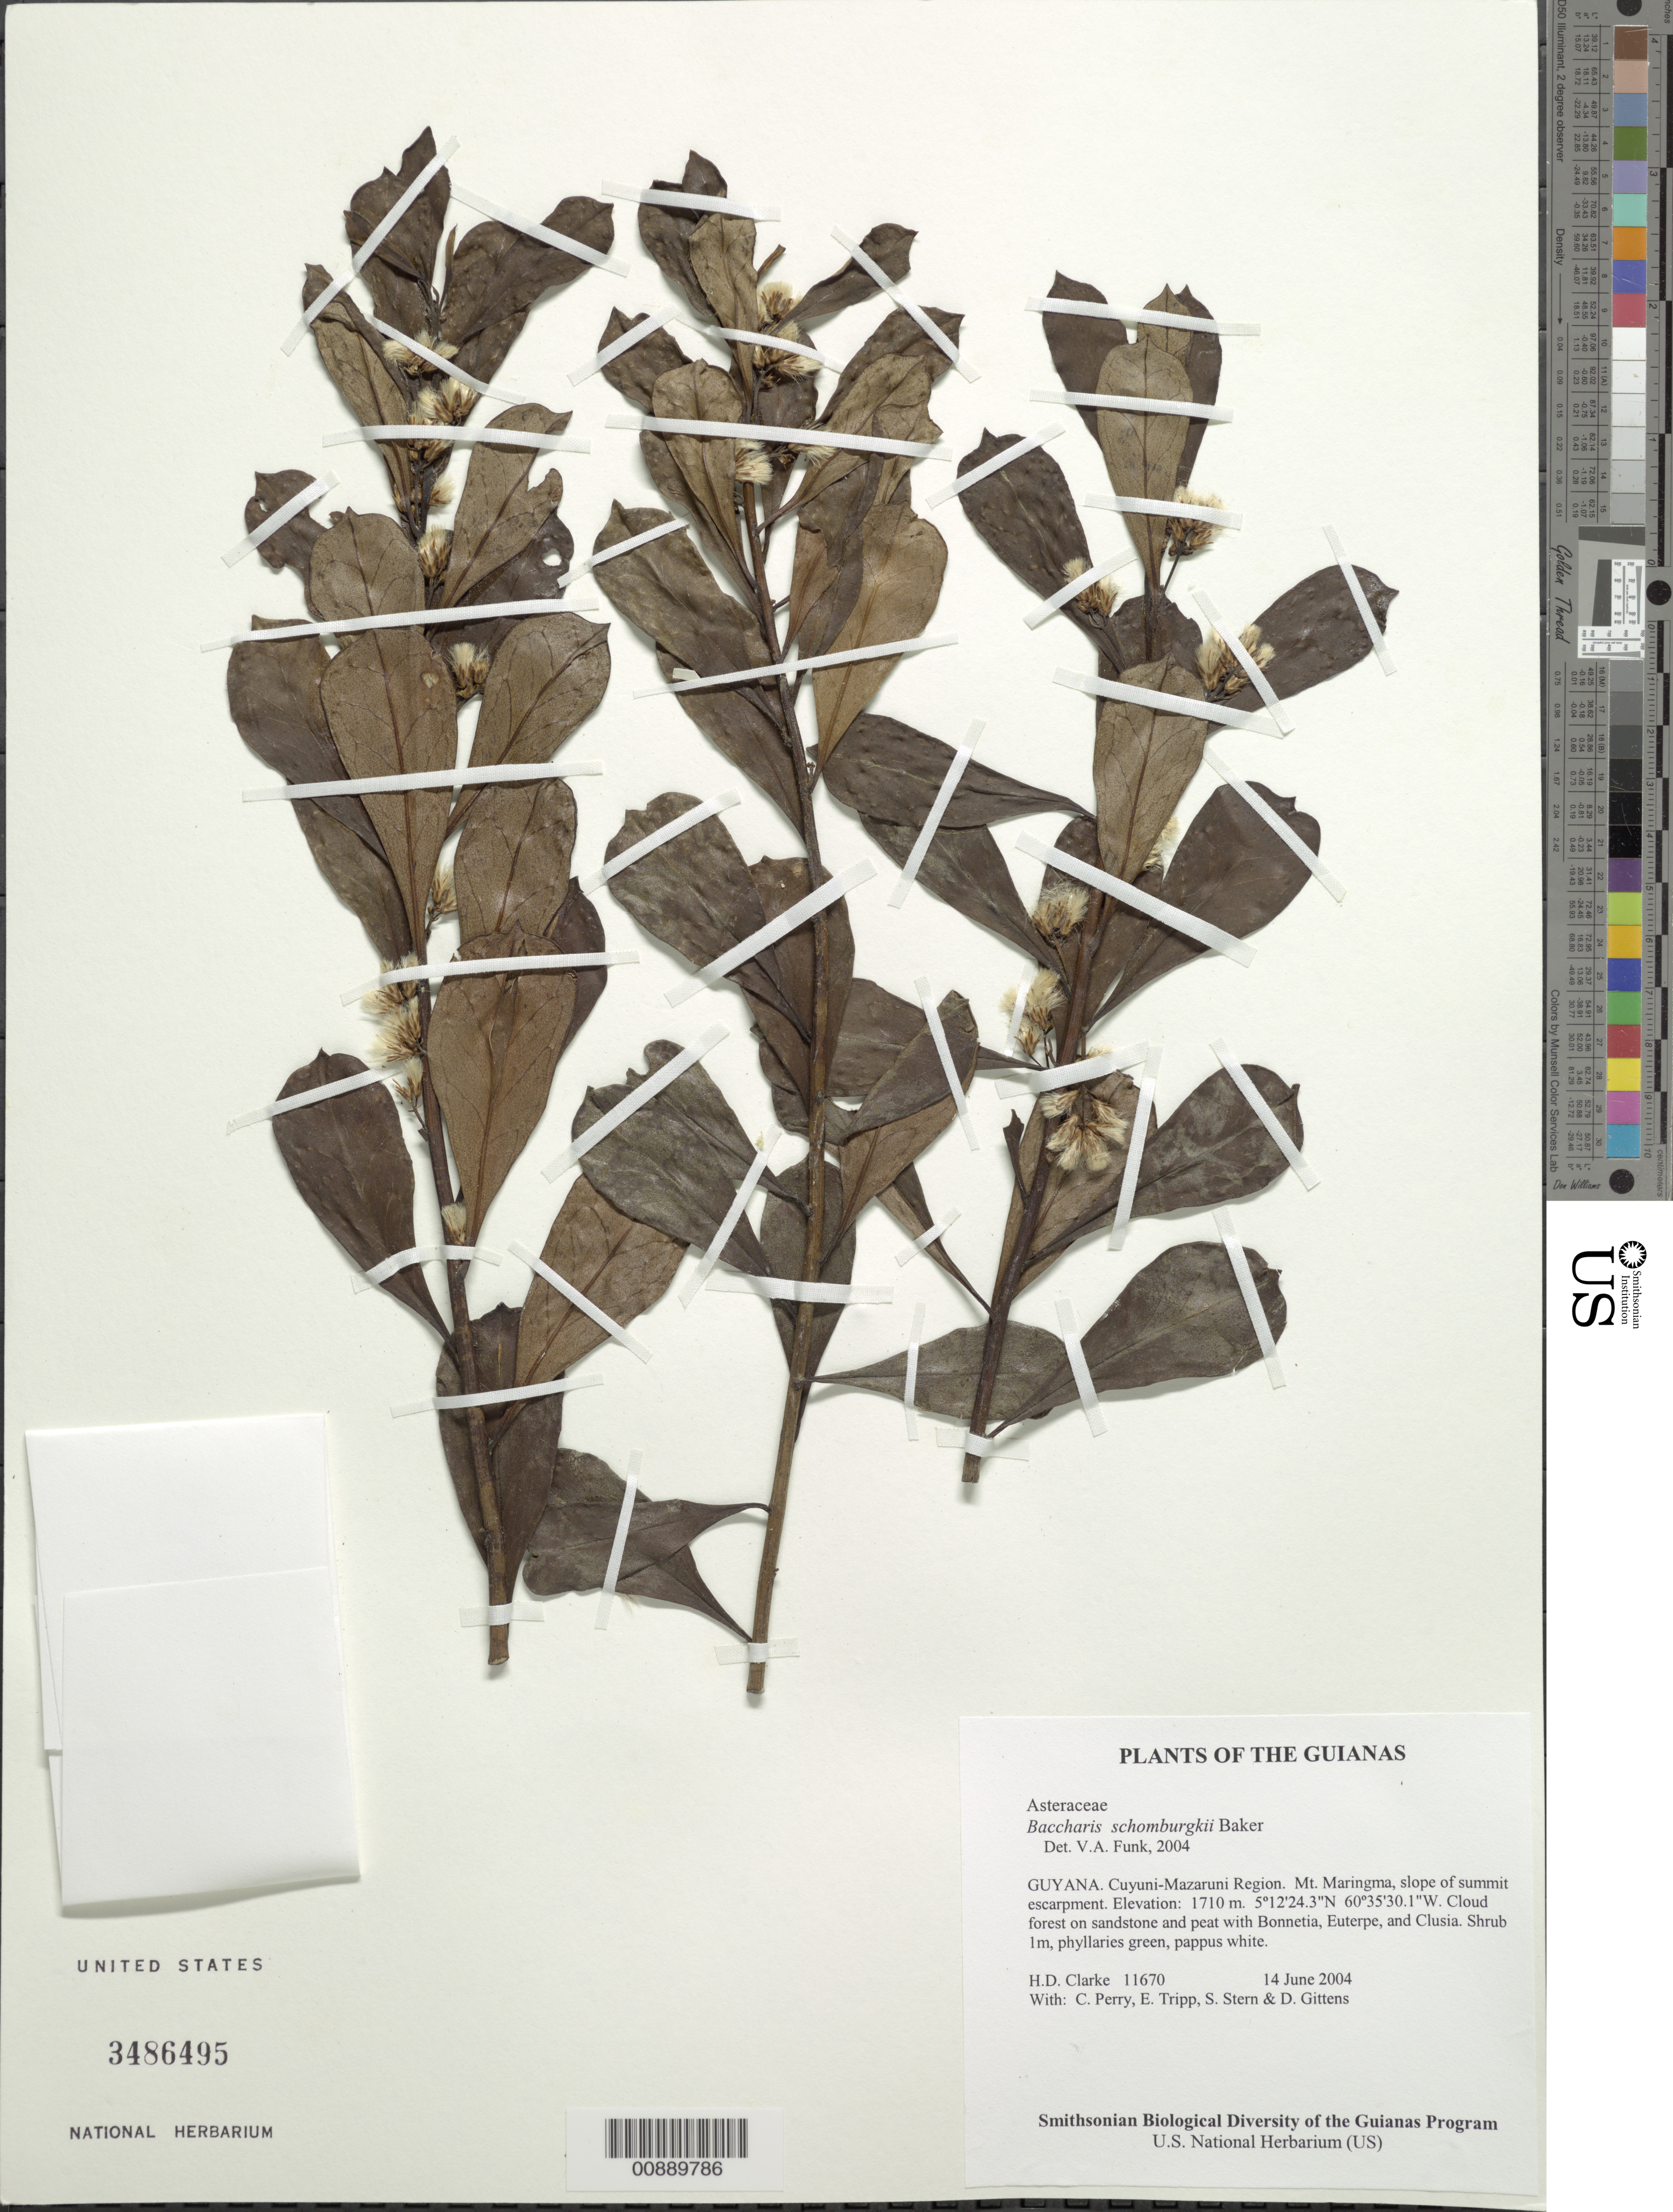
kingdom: Plantae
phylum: Tracheophyta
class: Magnoliopsida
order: Asterales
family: Asteraceae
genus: Baccharis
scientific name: Baccharis schomburgkii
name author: Baker in Mart.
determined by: Funk, Vicki A., (BOT), Smithsonian Institution - National Museum of Natural History (UNITED STATES)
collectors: H. D. Clarke, C. Perry, E. Tripp, S. R. Stern & D. Gittens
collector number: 11670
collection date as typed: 14 June 2004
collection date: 2004-06-14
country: Guyana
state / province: Cuyuni-Mazaruni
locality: Mt. Maringma, slope of summit escarpment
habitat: Cloud forest on sandstone and peat with Bonnetia, Euterpe, and Clusia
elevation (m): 1710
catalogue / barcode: US 3486495